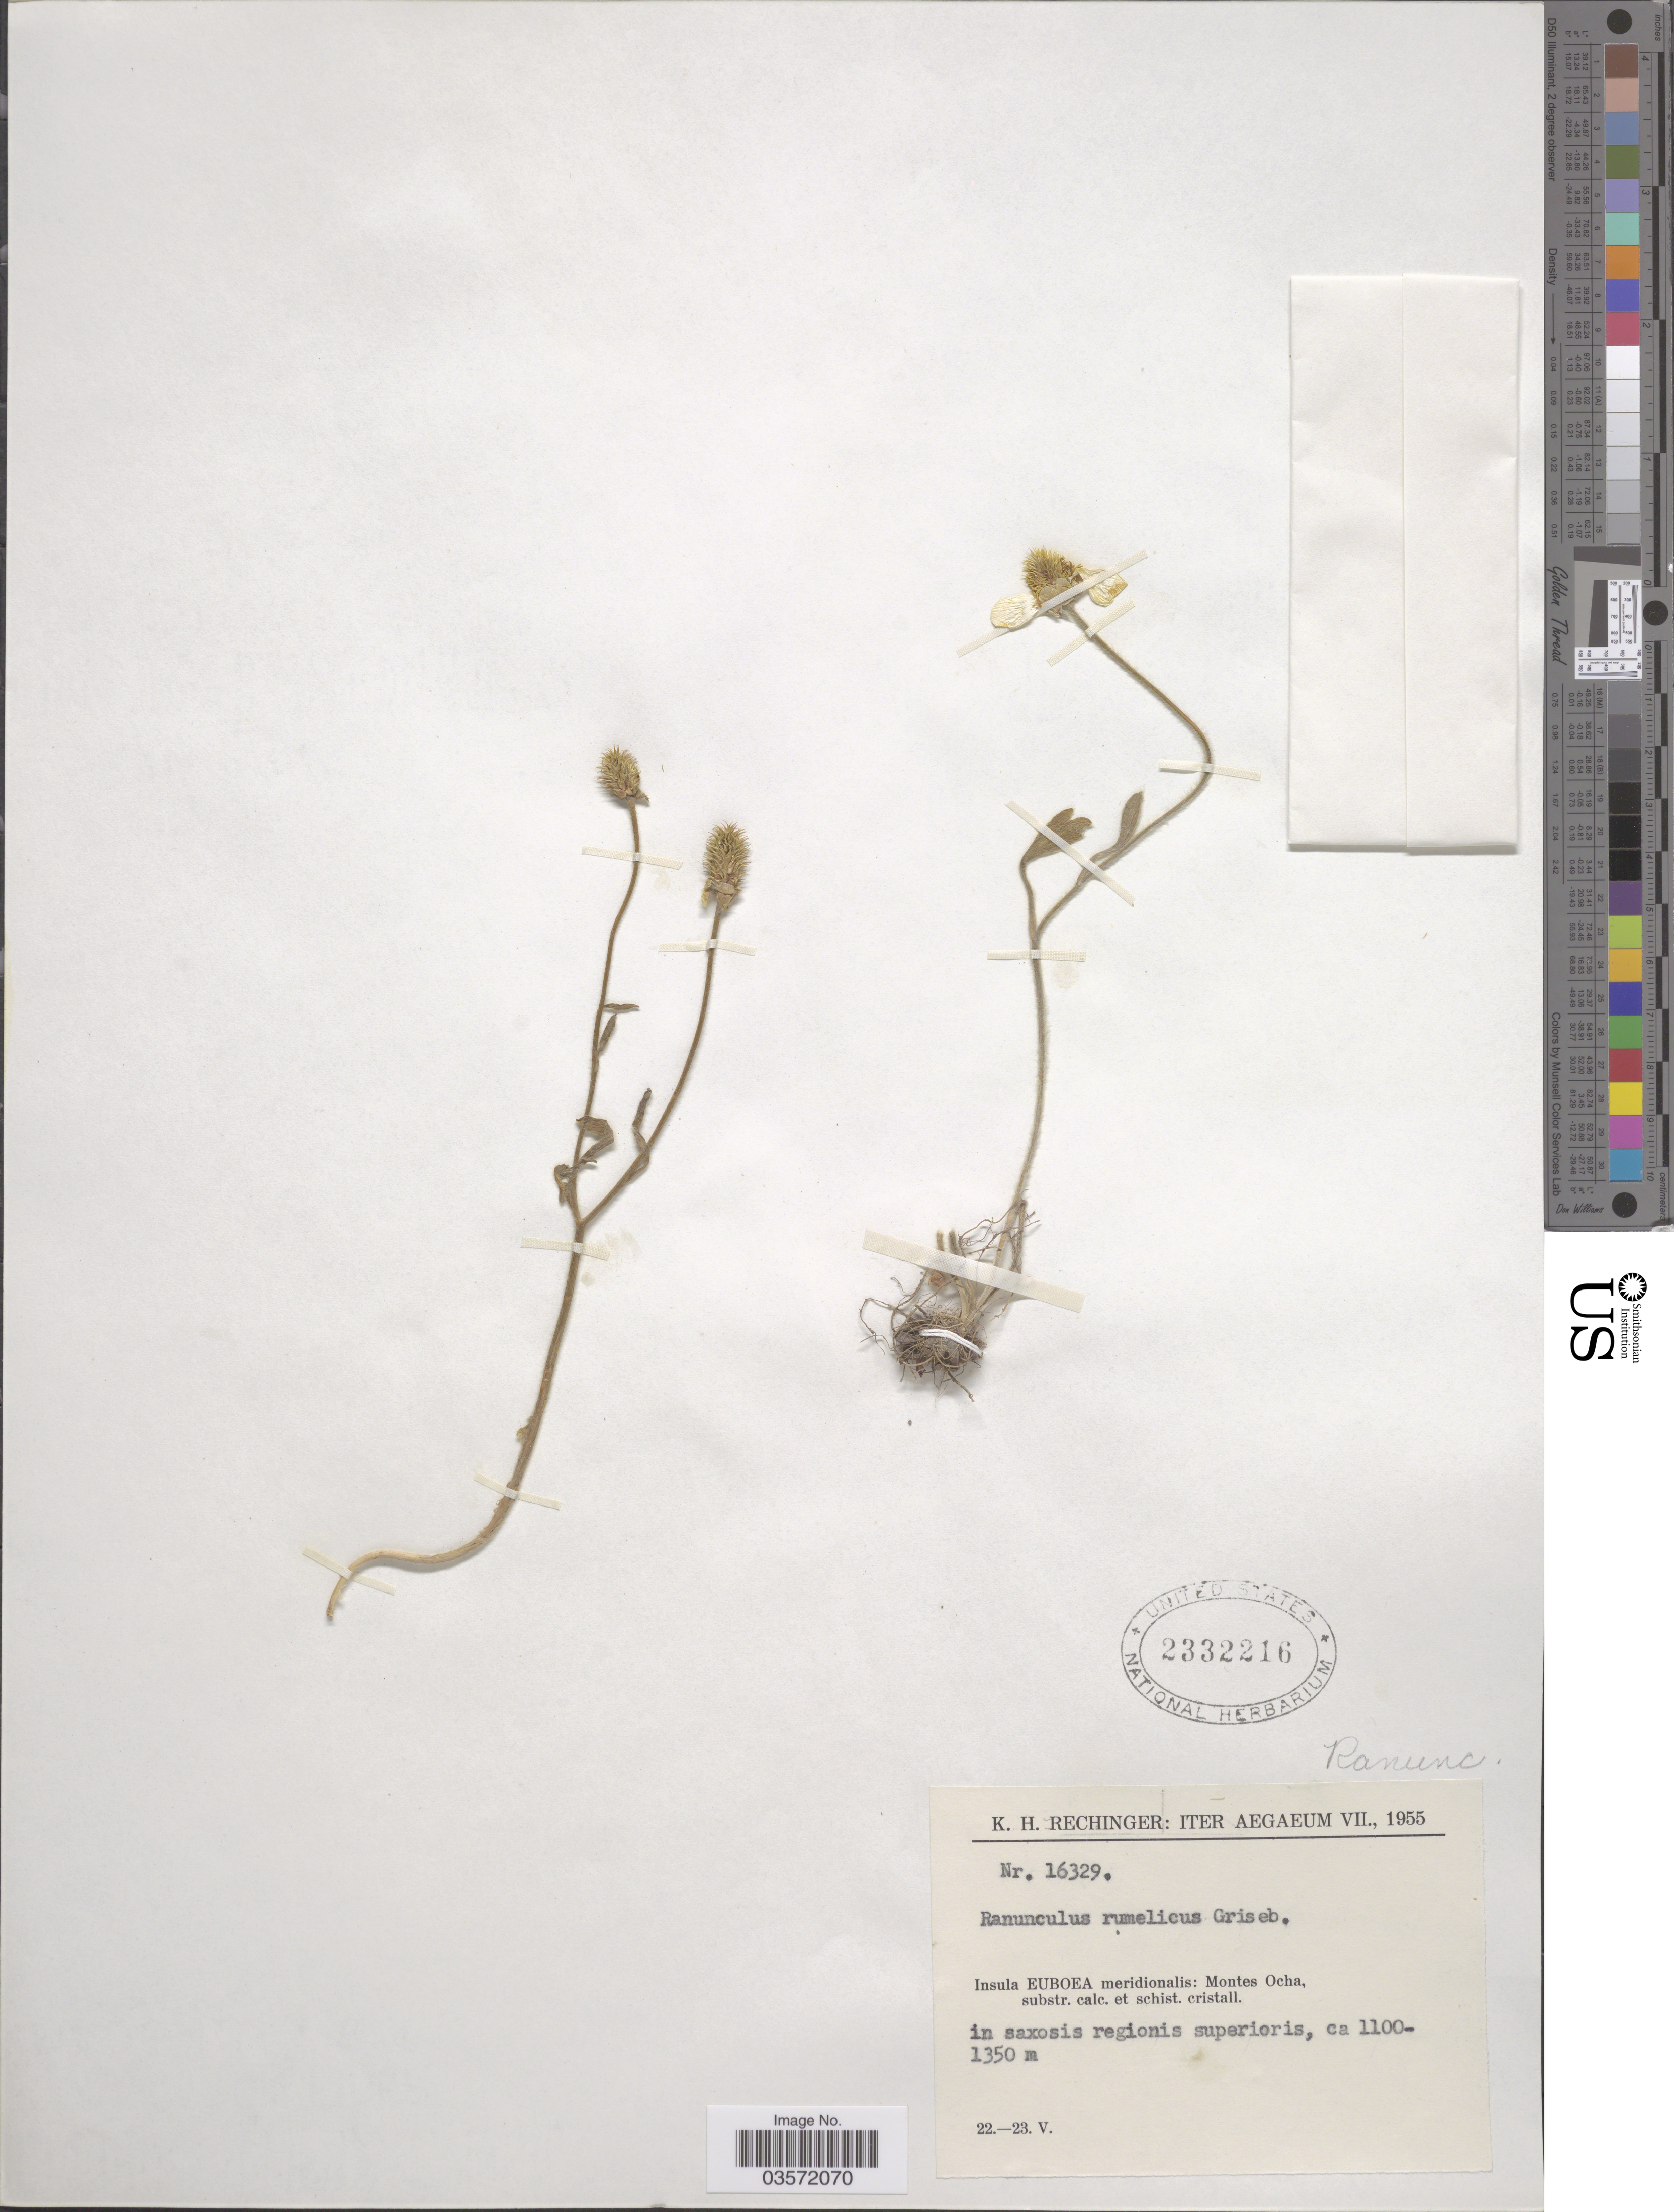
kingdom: Plantae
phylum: Tracheophyta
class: Magnoliopsida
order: Ranunculales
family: Ranunculaceae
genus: Ranunculus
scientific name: Ranunculus rumelicus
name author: Griseb.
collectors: K. H. Rechinger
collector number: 16329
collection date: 1955-05-22/1955-05-23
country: Greece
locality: Iter Aegaeum. Insula Euboea meridionalis: Montes Ocha, substr. calc. et schist. cristall. In saxosis regiones superioris.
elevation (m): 1100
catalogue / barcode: US 2332216